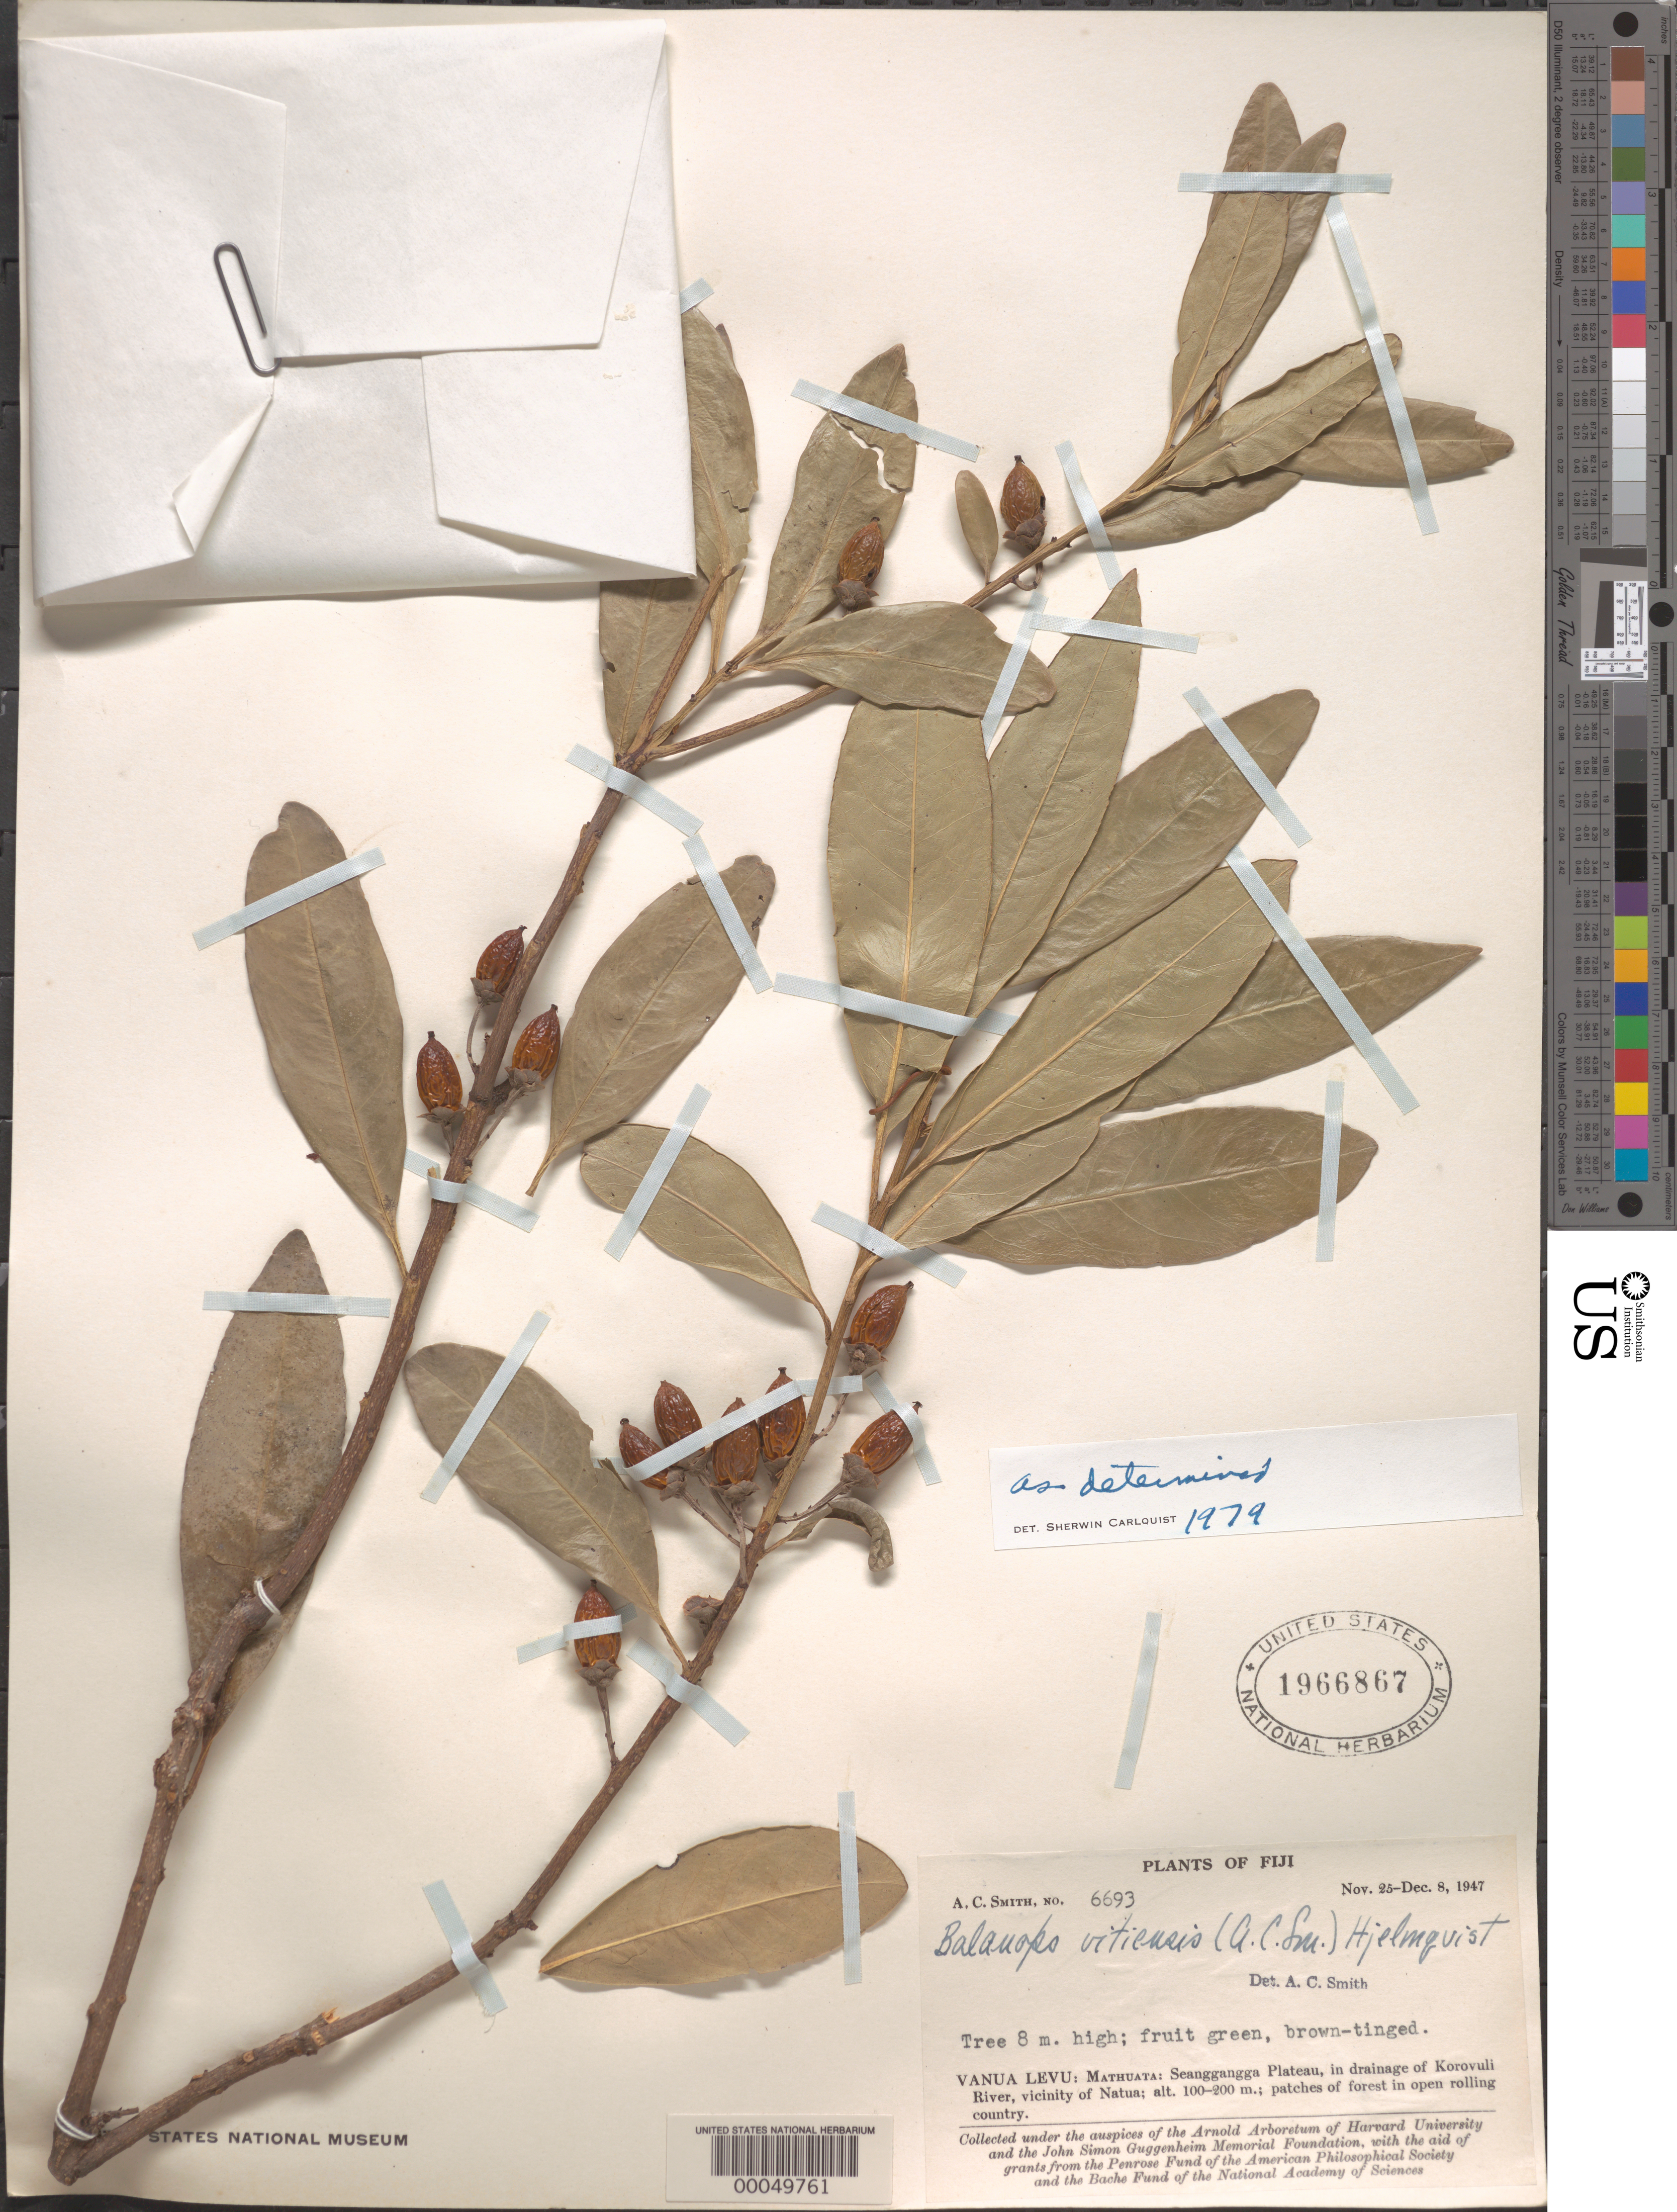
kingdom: Plantae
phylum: Tracheophyta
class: Magnoliopsida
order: Malpighiales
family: Balanopaceae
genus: Balanops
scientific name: Balanops vitiensis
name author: (A.C. Sm.) Hjelmq.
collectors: A. C. Smith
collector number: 6693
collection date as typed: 25 Nov 1947 to 08 Dec 1947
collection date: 1947-11-25/1947-12-08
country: Fiji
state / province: Northern Division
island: Macuata-i-wai [Mathuata-i-wai]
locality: Mathuata Prov., seanggangga plateau, in drainage of korovuli river, vicinity of natua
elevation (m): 100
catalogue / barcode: US 1966867